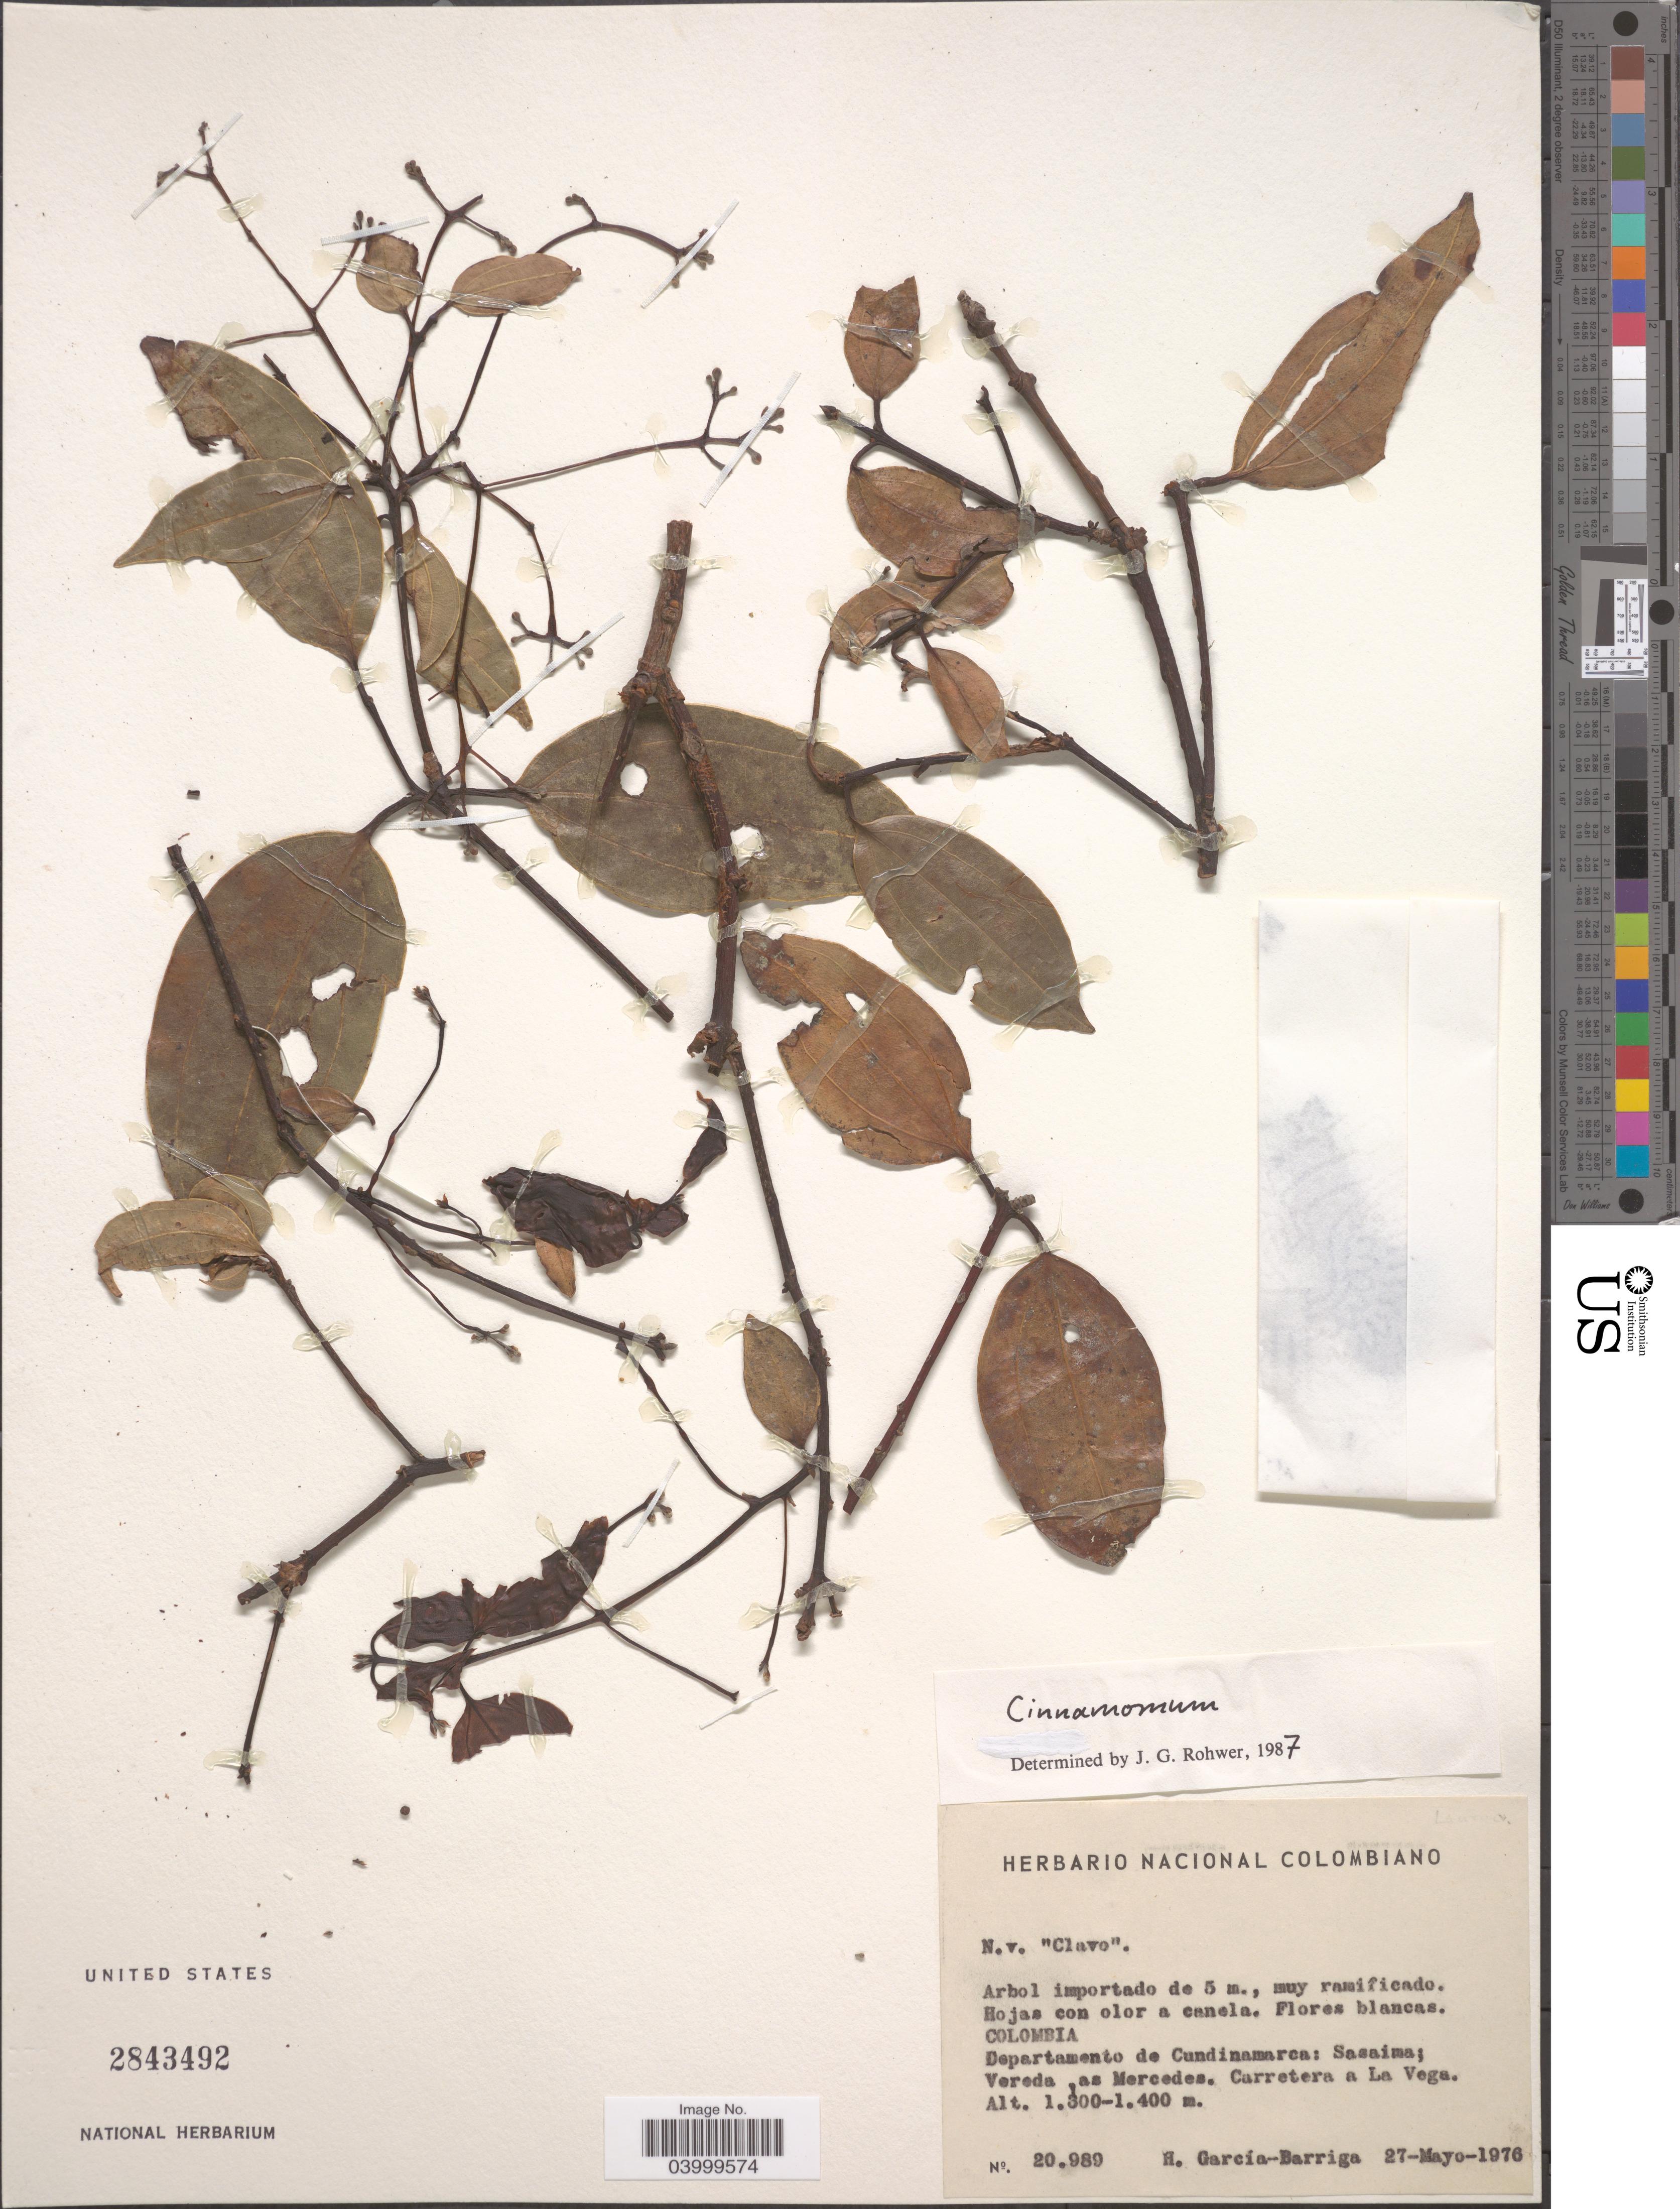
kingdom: Plantae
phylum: Tracheophyta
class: Magnoliopsida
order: Laurales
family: Lauraceae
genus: Cinnamomum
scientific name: Cinnamomum sp.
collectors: H. García Barriga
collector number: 20989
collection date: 1976-05-27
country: Colombia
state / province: Cundinamarca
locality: Departamento de Cundinamarca: Sasaima; Vereda, as Mercedes. Carretera a La Vega.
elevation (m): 1300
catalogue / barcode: US 2843492